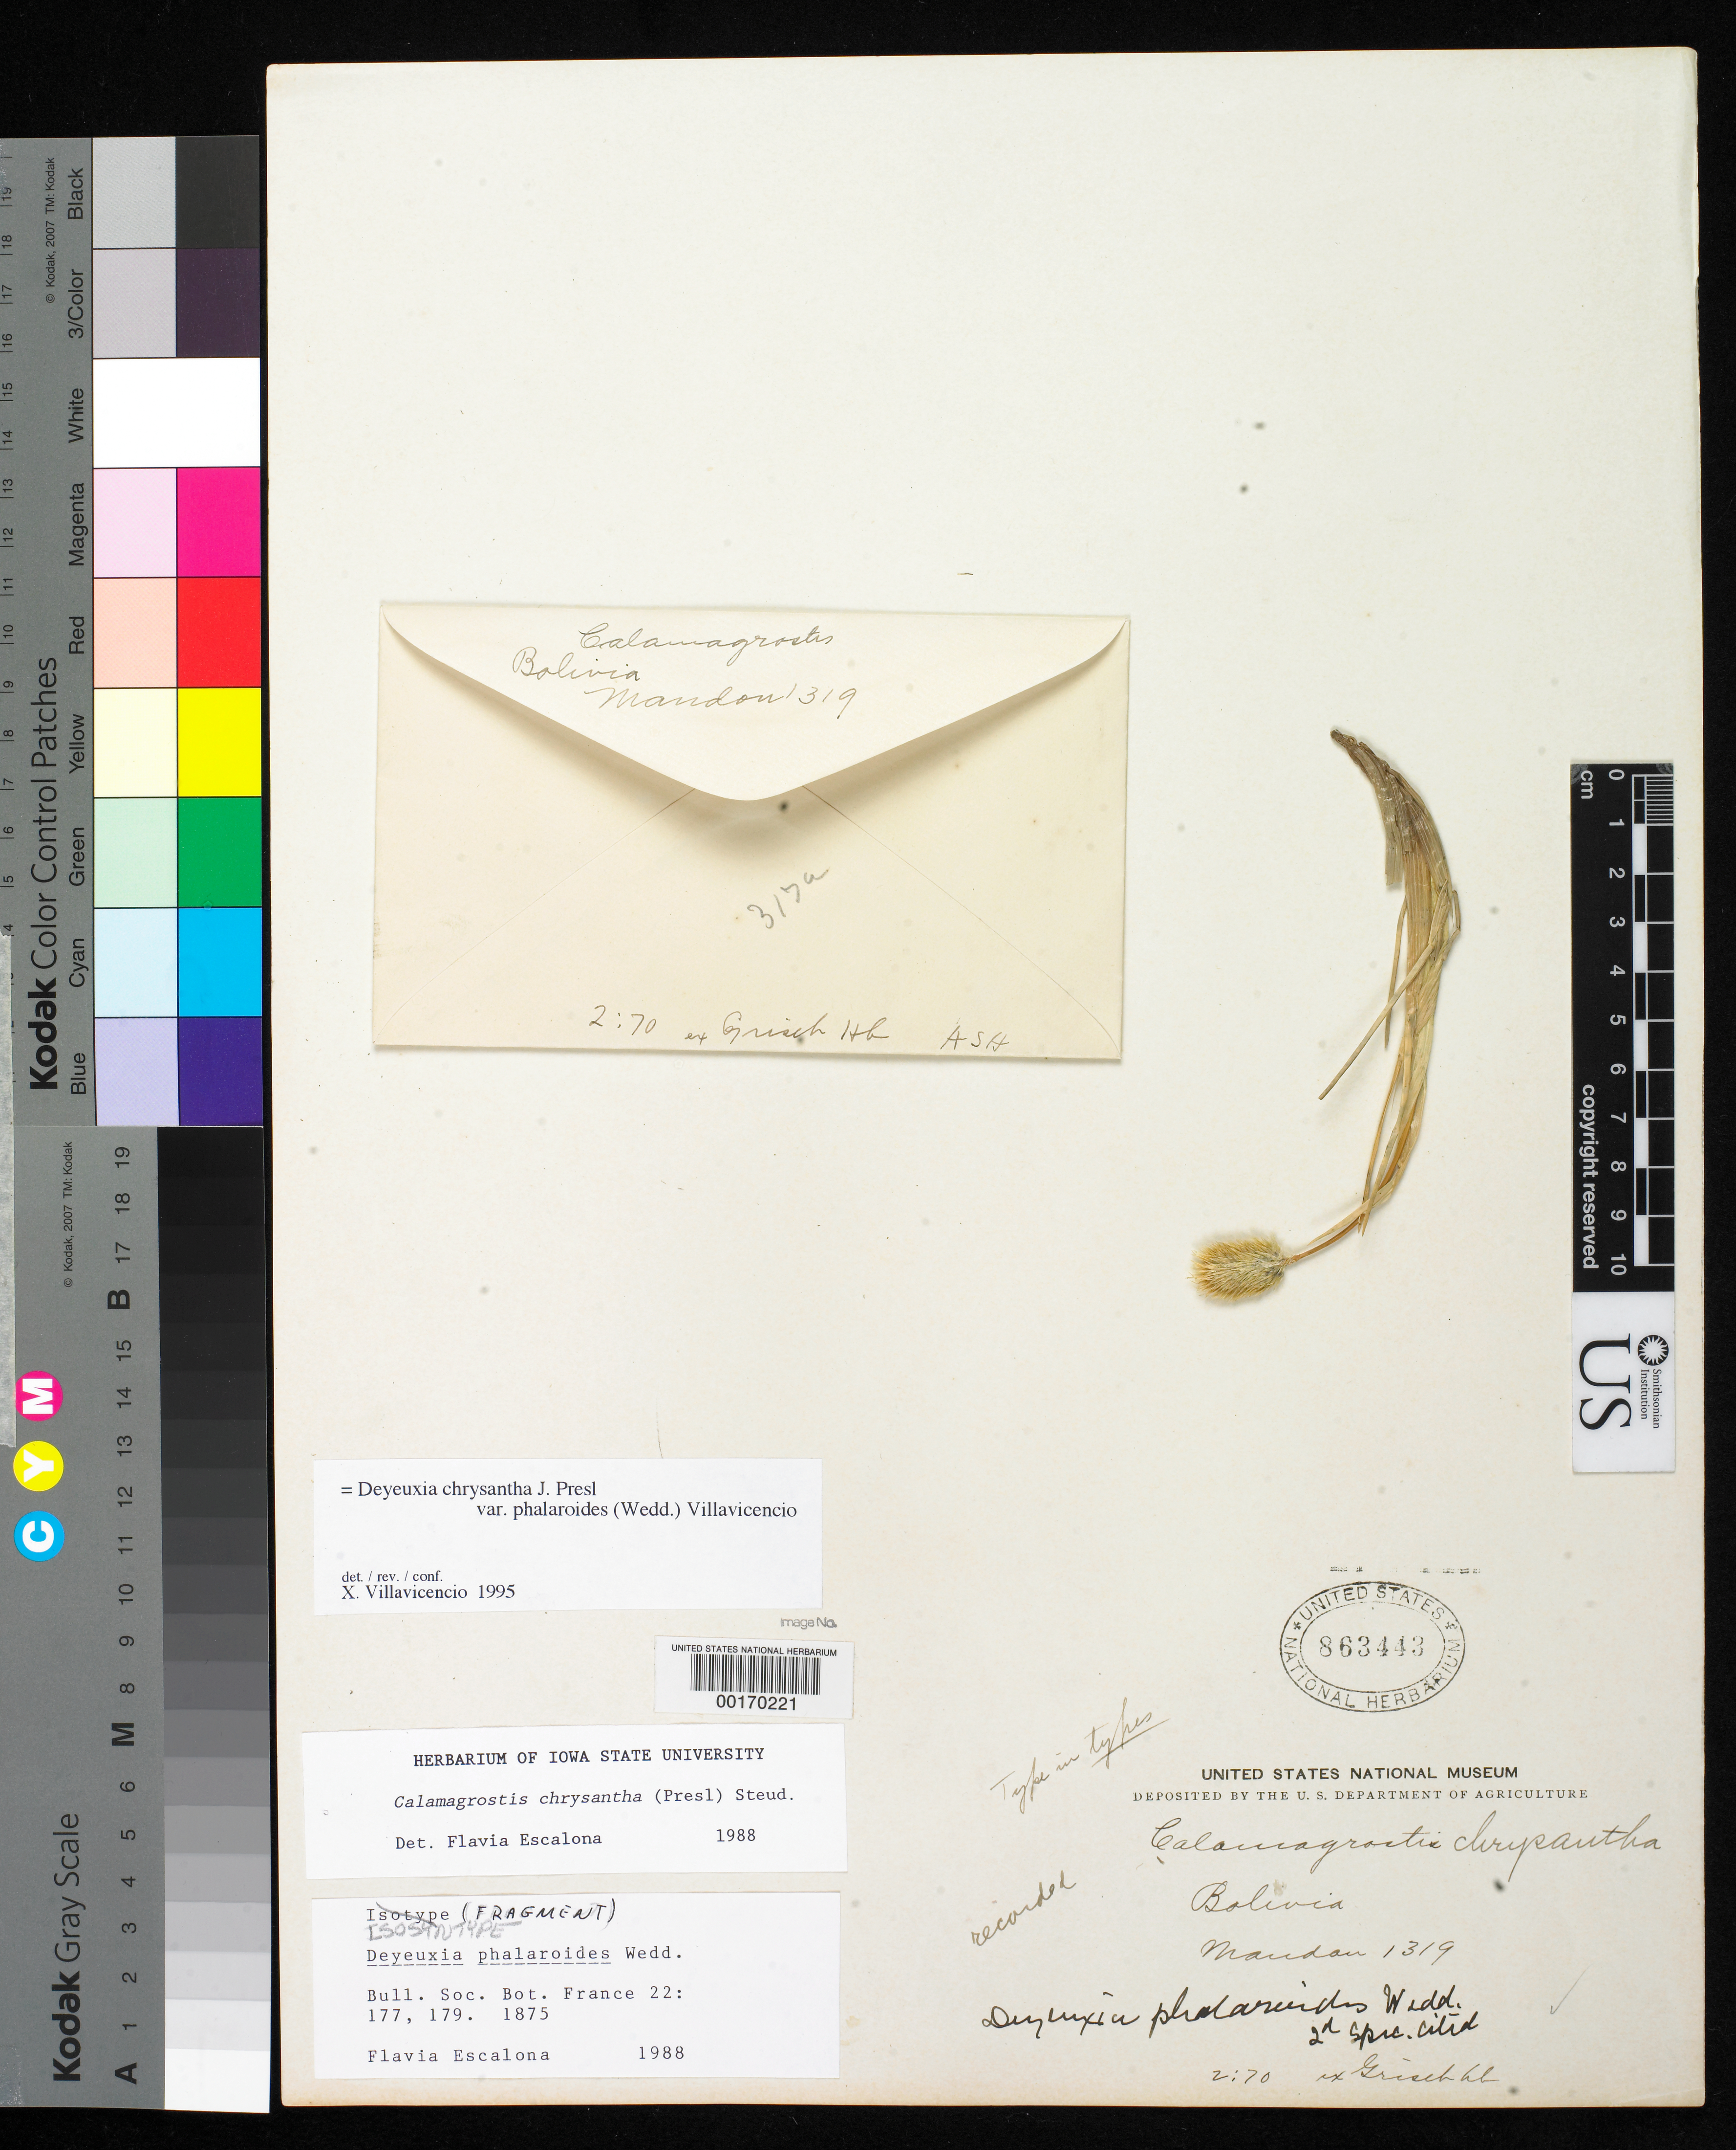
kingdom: Plantae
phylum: Tracheophyta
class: Liliopsida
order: Poales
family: Poaceae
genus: Deyeuxia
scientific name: Deyeuxia phalaroides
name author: Wedd.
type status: Isosyntype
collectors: G. Mandon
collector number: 1319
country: Bolivia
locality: Mapiri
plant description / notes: Fragmentary material of type specimen ex herb. Grisebach.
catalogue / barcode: US 863443